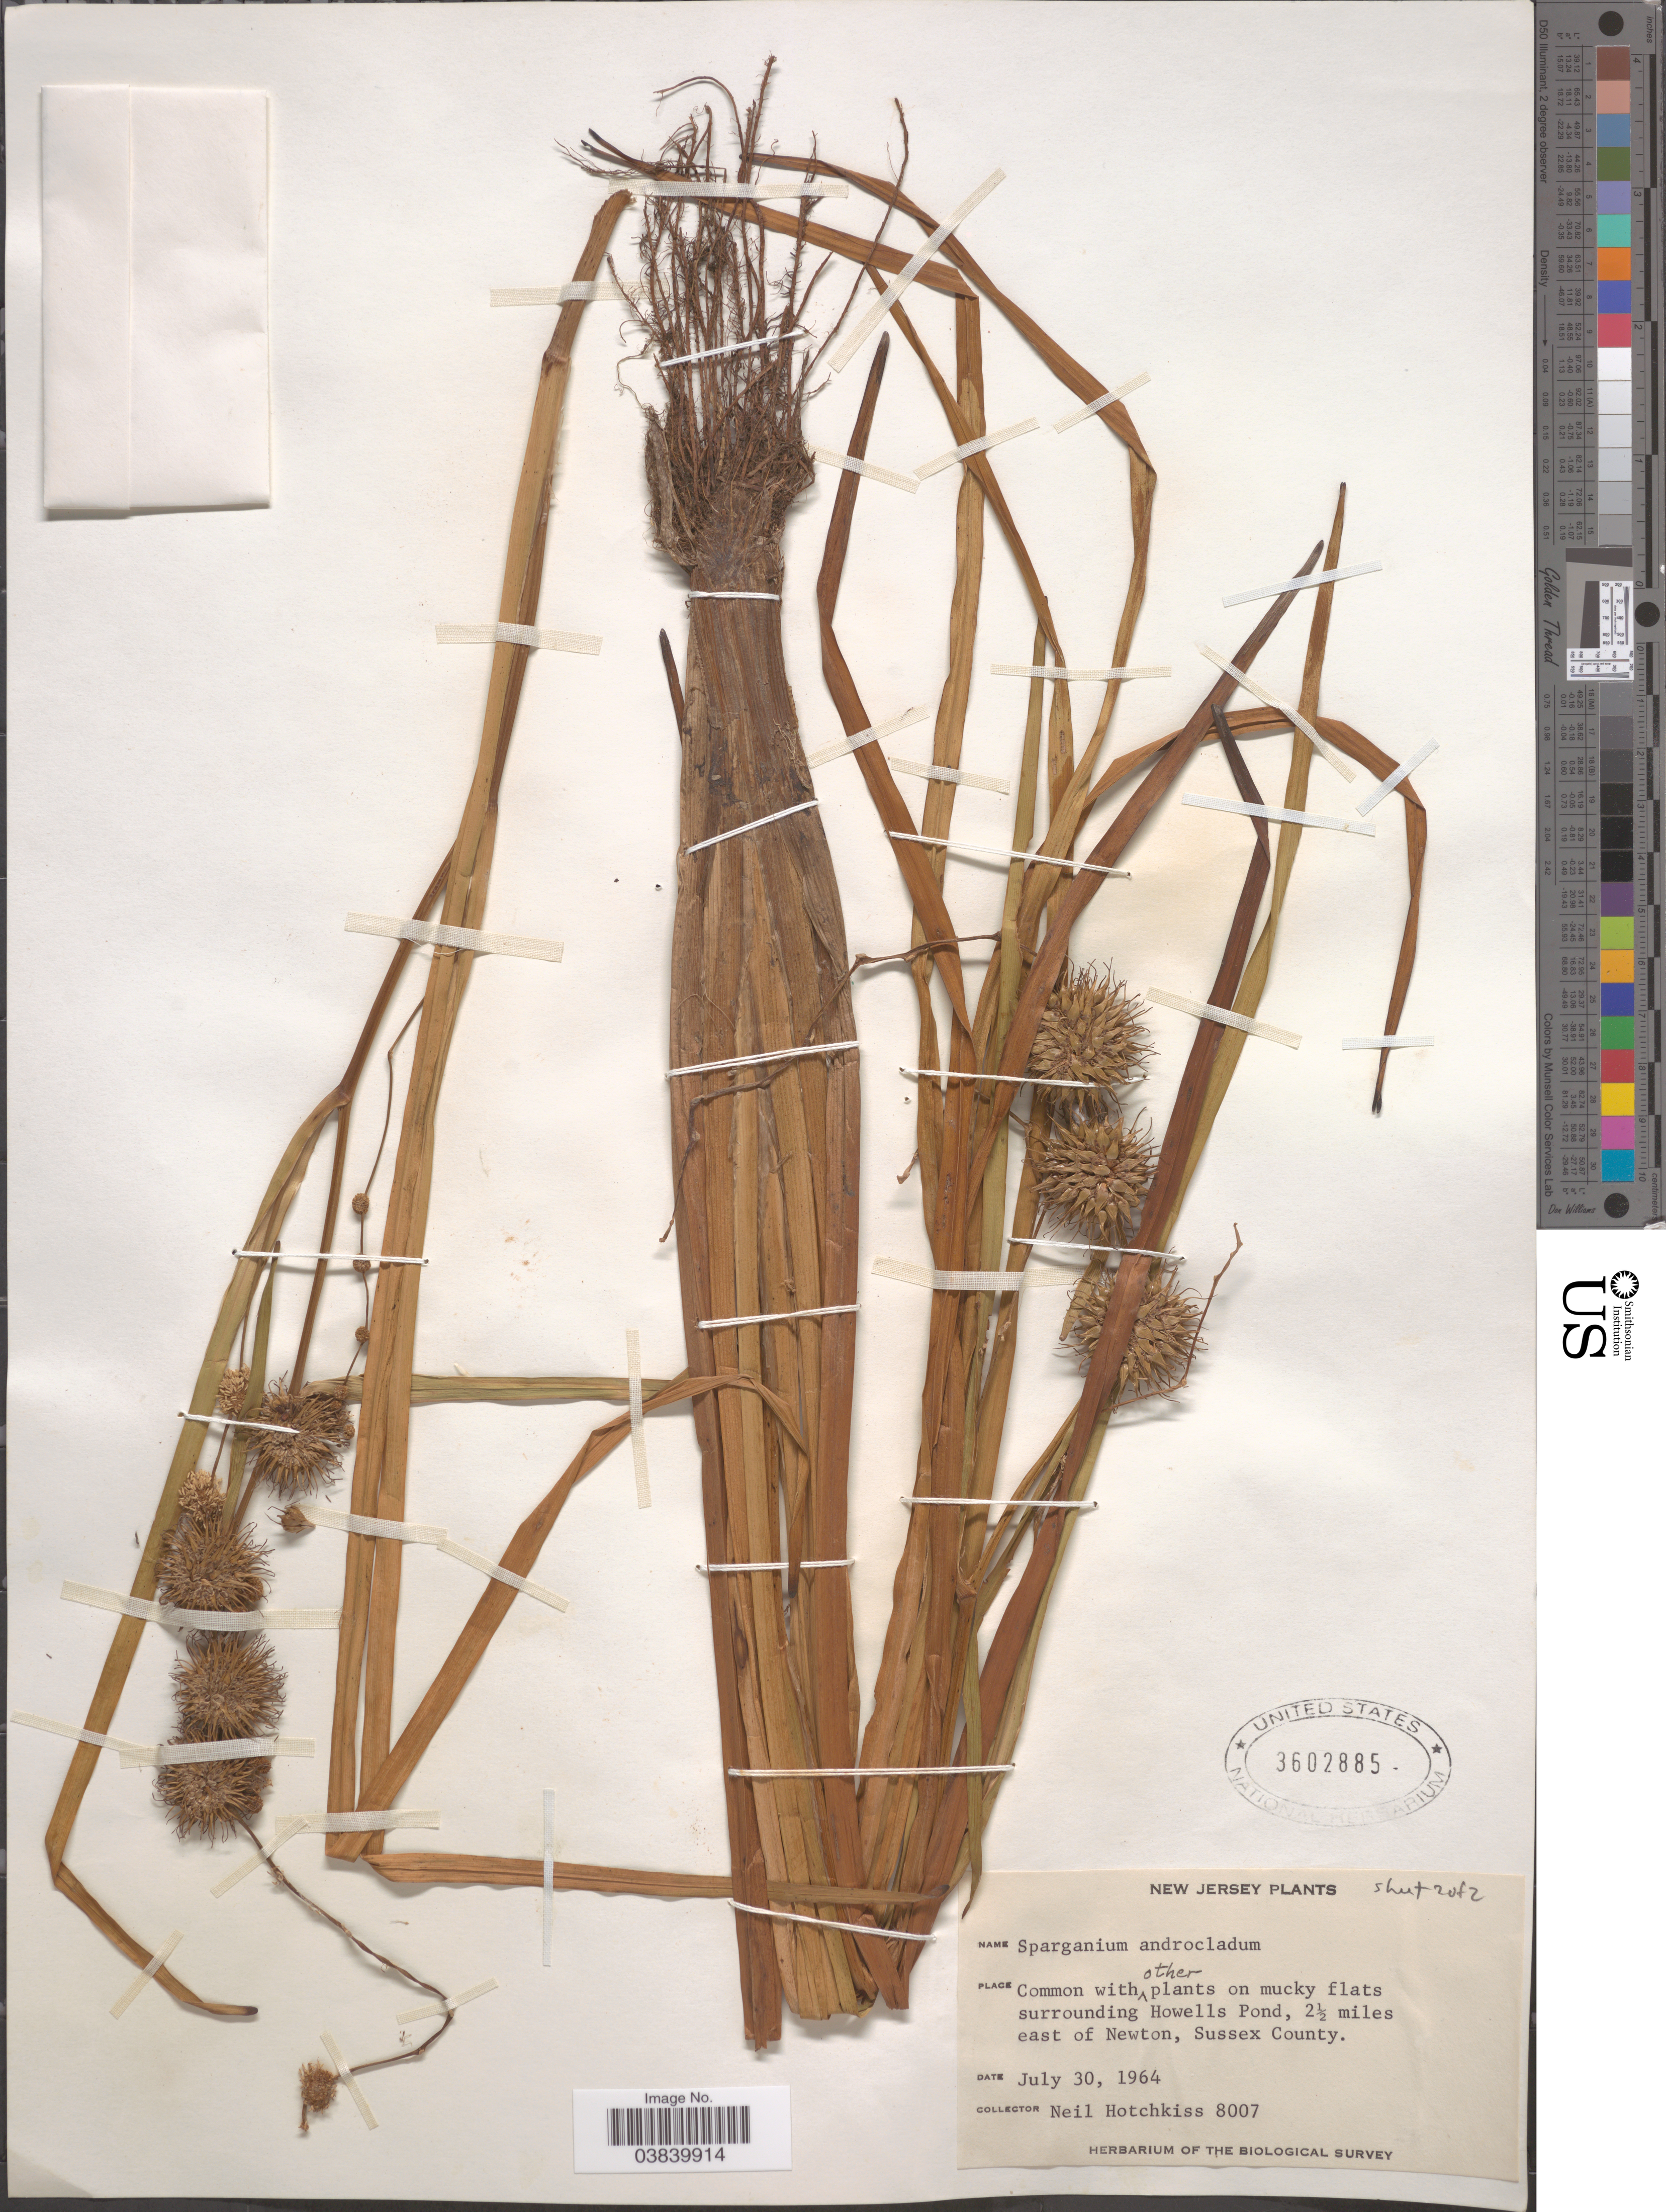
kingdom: Plantae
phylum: Tracheophyta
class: Liliopsida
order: Poales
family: Typhaceae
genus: Sparganium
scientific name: Sparganium androcladum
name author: Morong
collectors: N. Hotchkiss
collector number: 8007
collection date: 1964-07-30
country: United States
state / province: New Jersey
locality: Howells Pond, 2½ miles east of Newton, Sussex County.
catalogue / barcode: US 3602885